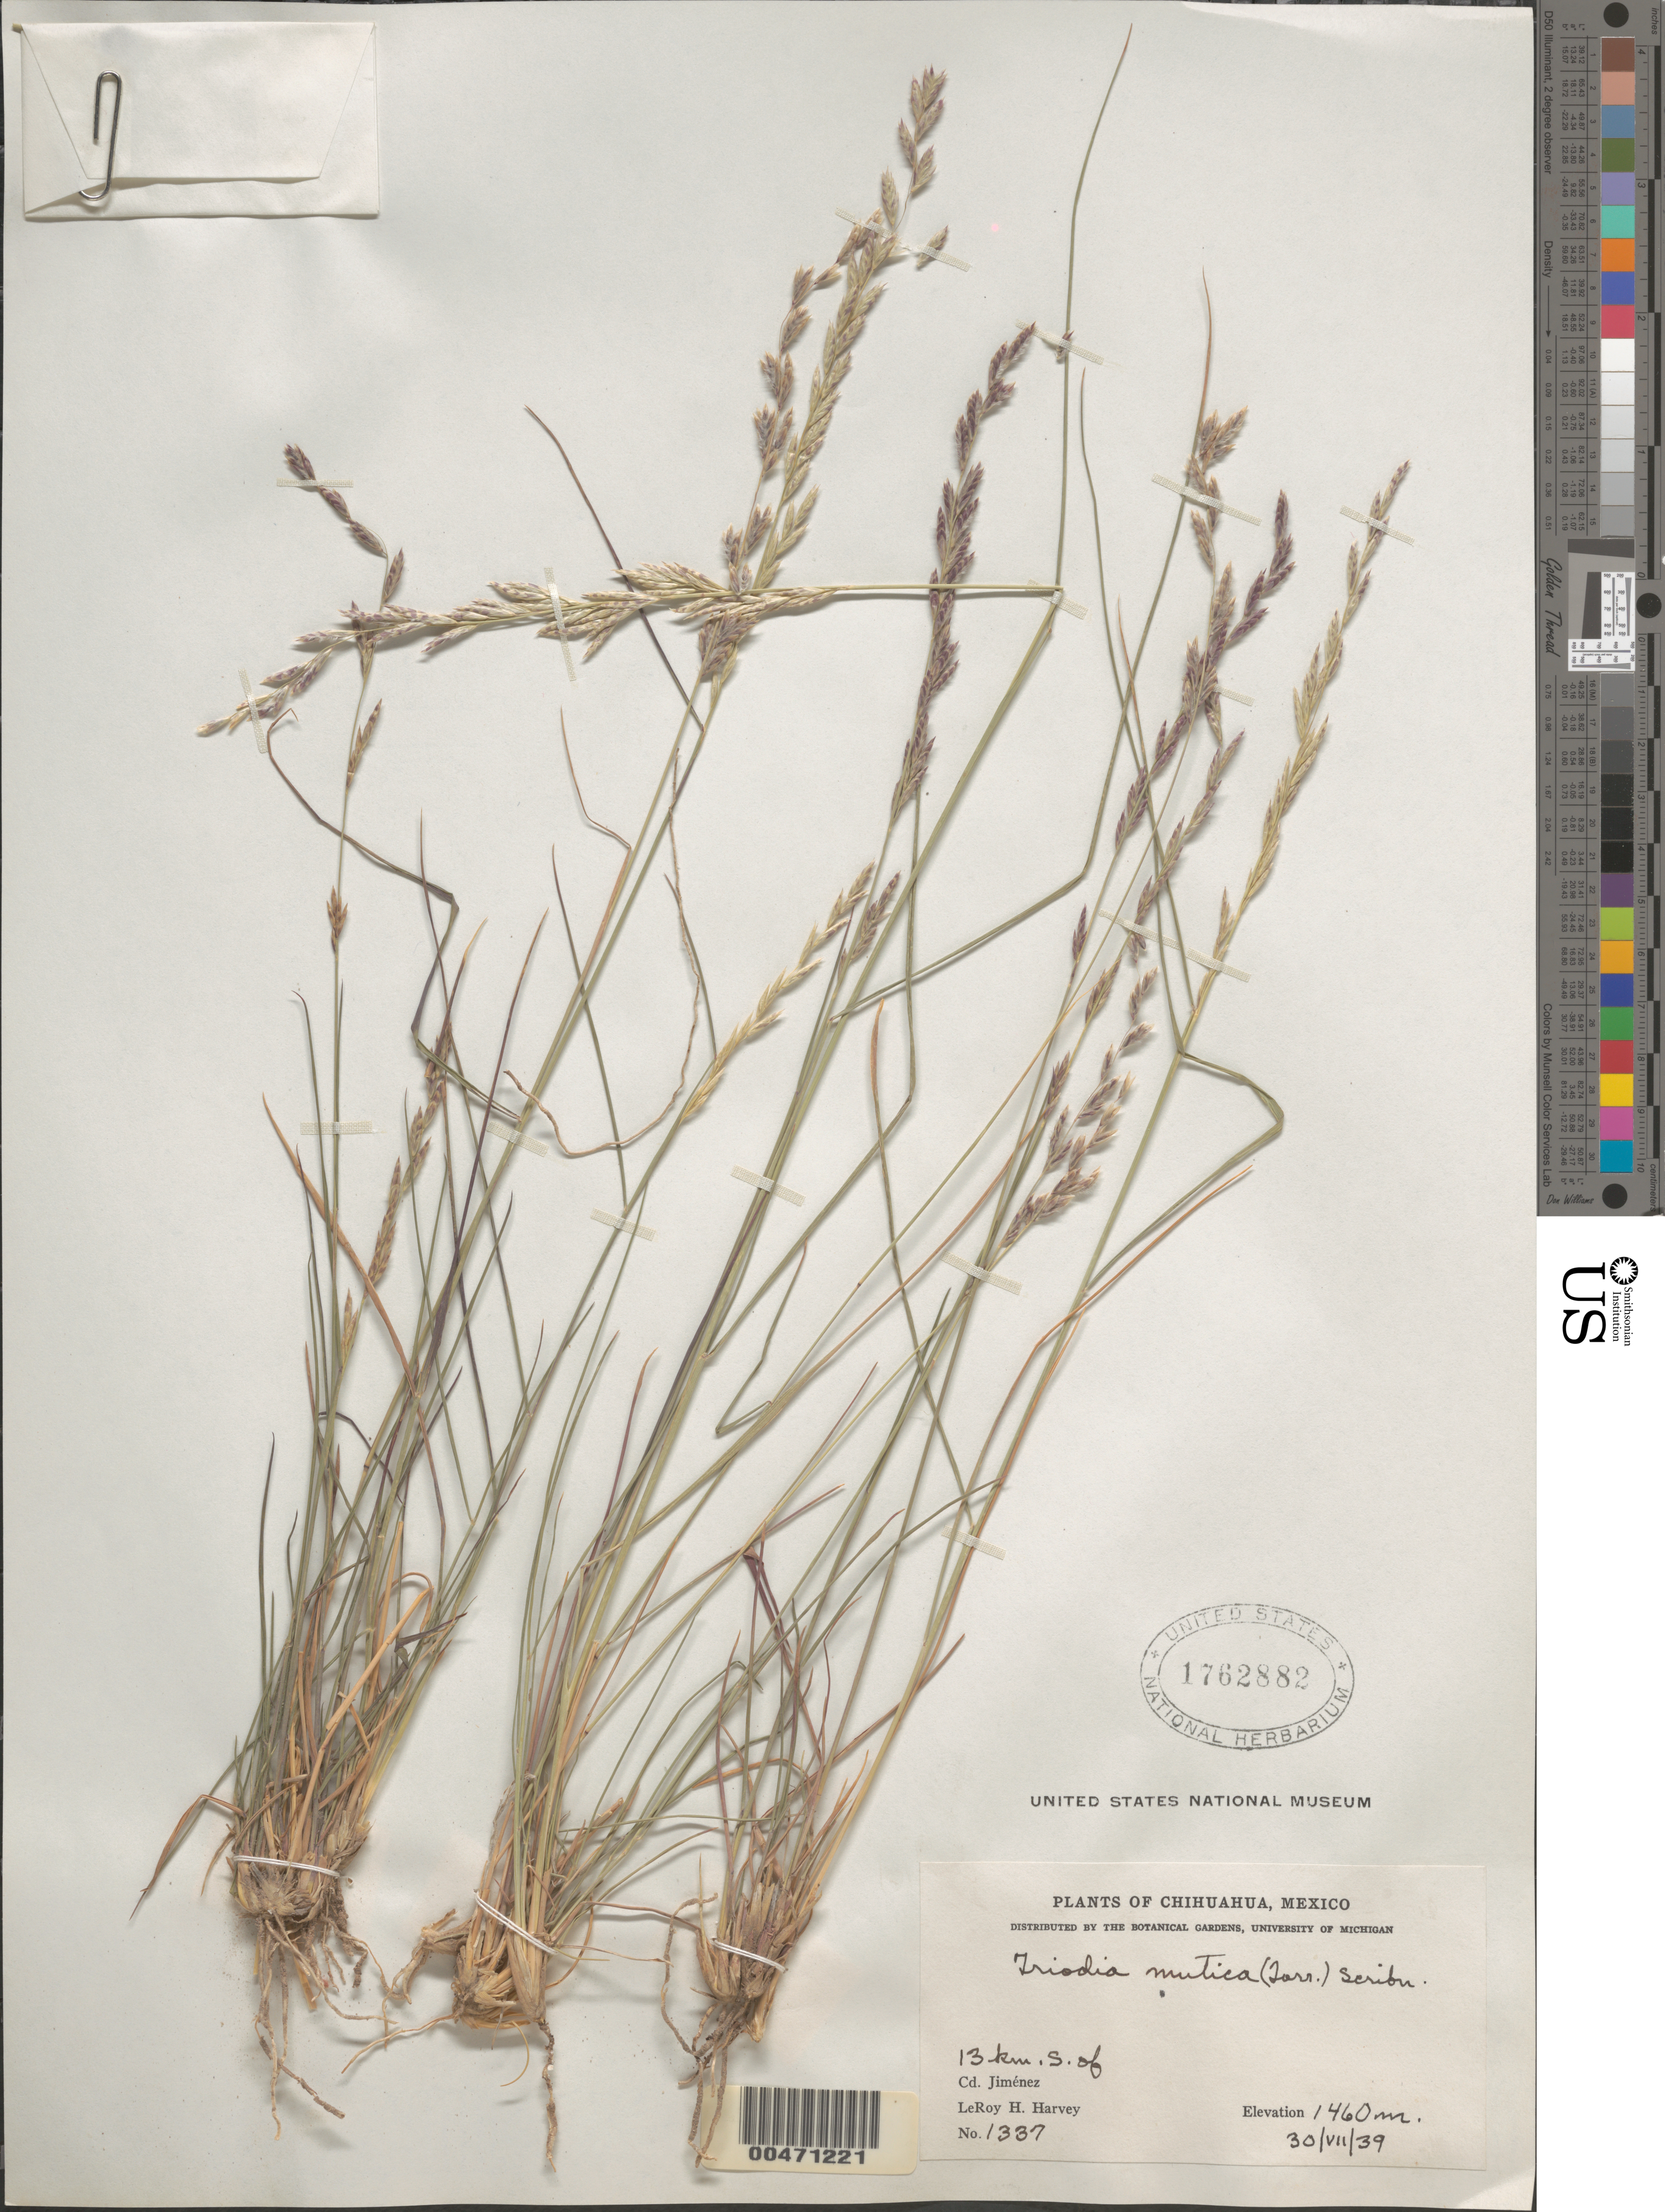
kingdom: Plantae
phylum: Tracheophyta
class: Liliopsida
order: Poales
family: Poaceae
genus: Tridens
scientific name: Tridens muticus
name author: (Torr.) Nash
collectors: L. H. Harvey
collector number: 1337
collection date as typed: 30 Jul 1939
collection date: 1939-07-30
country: Mexico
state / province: Chihuahua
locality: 13 km S of Cd. Jiménez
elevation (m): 1460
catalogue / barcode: US 1762882